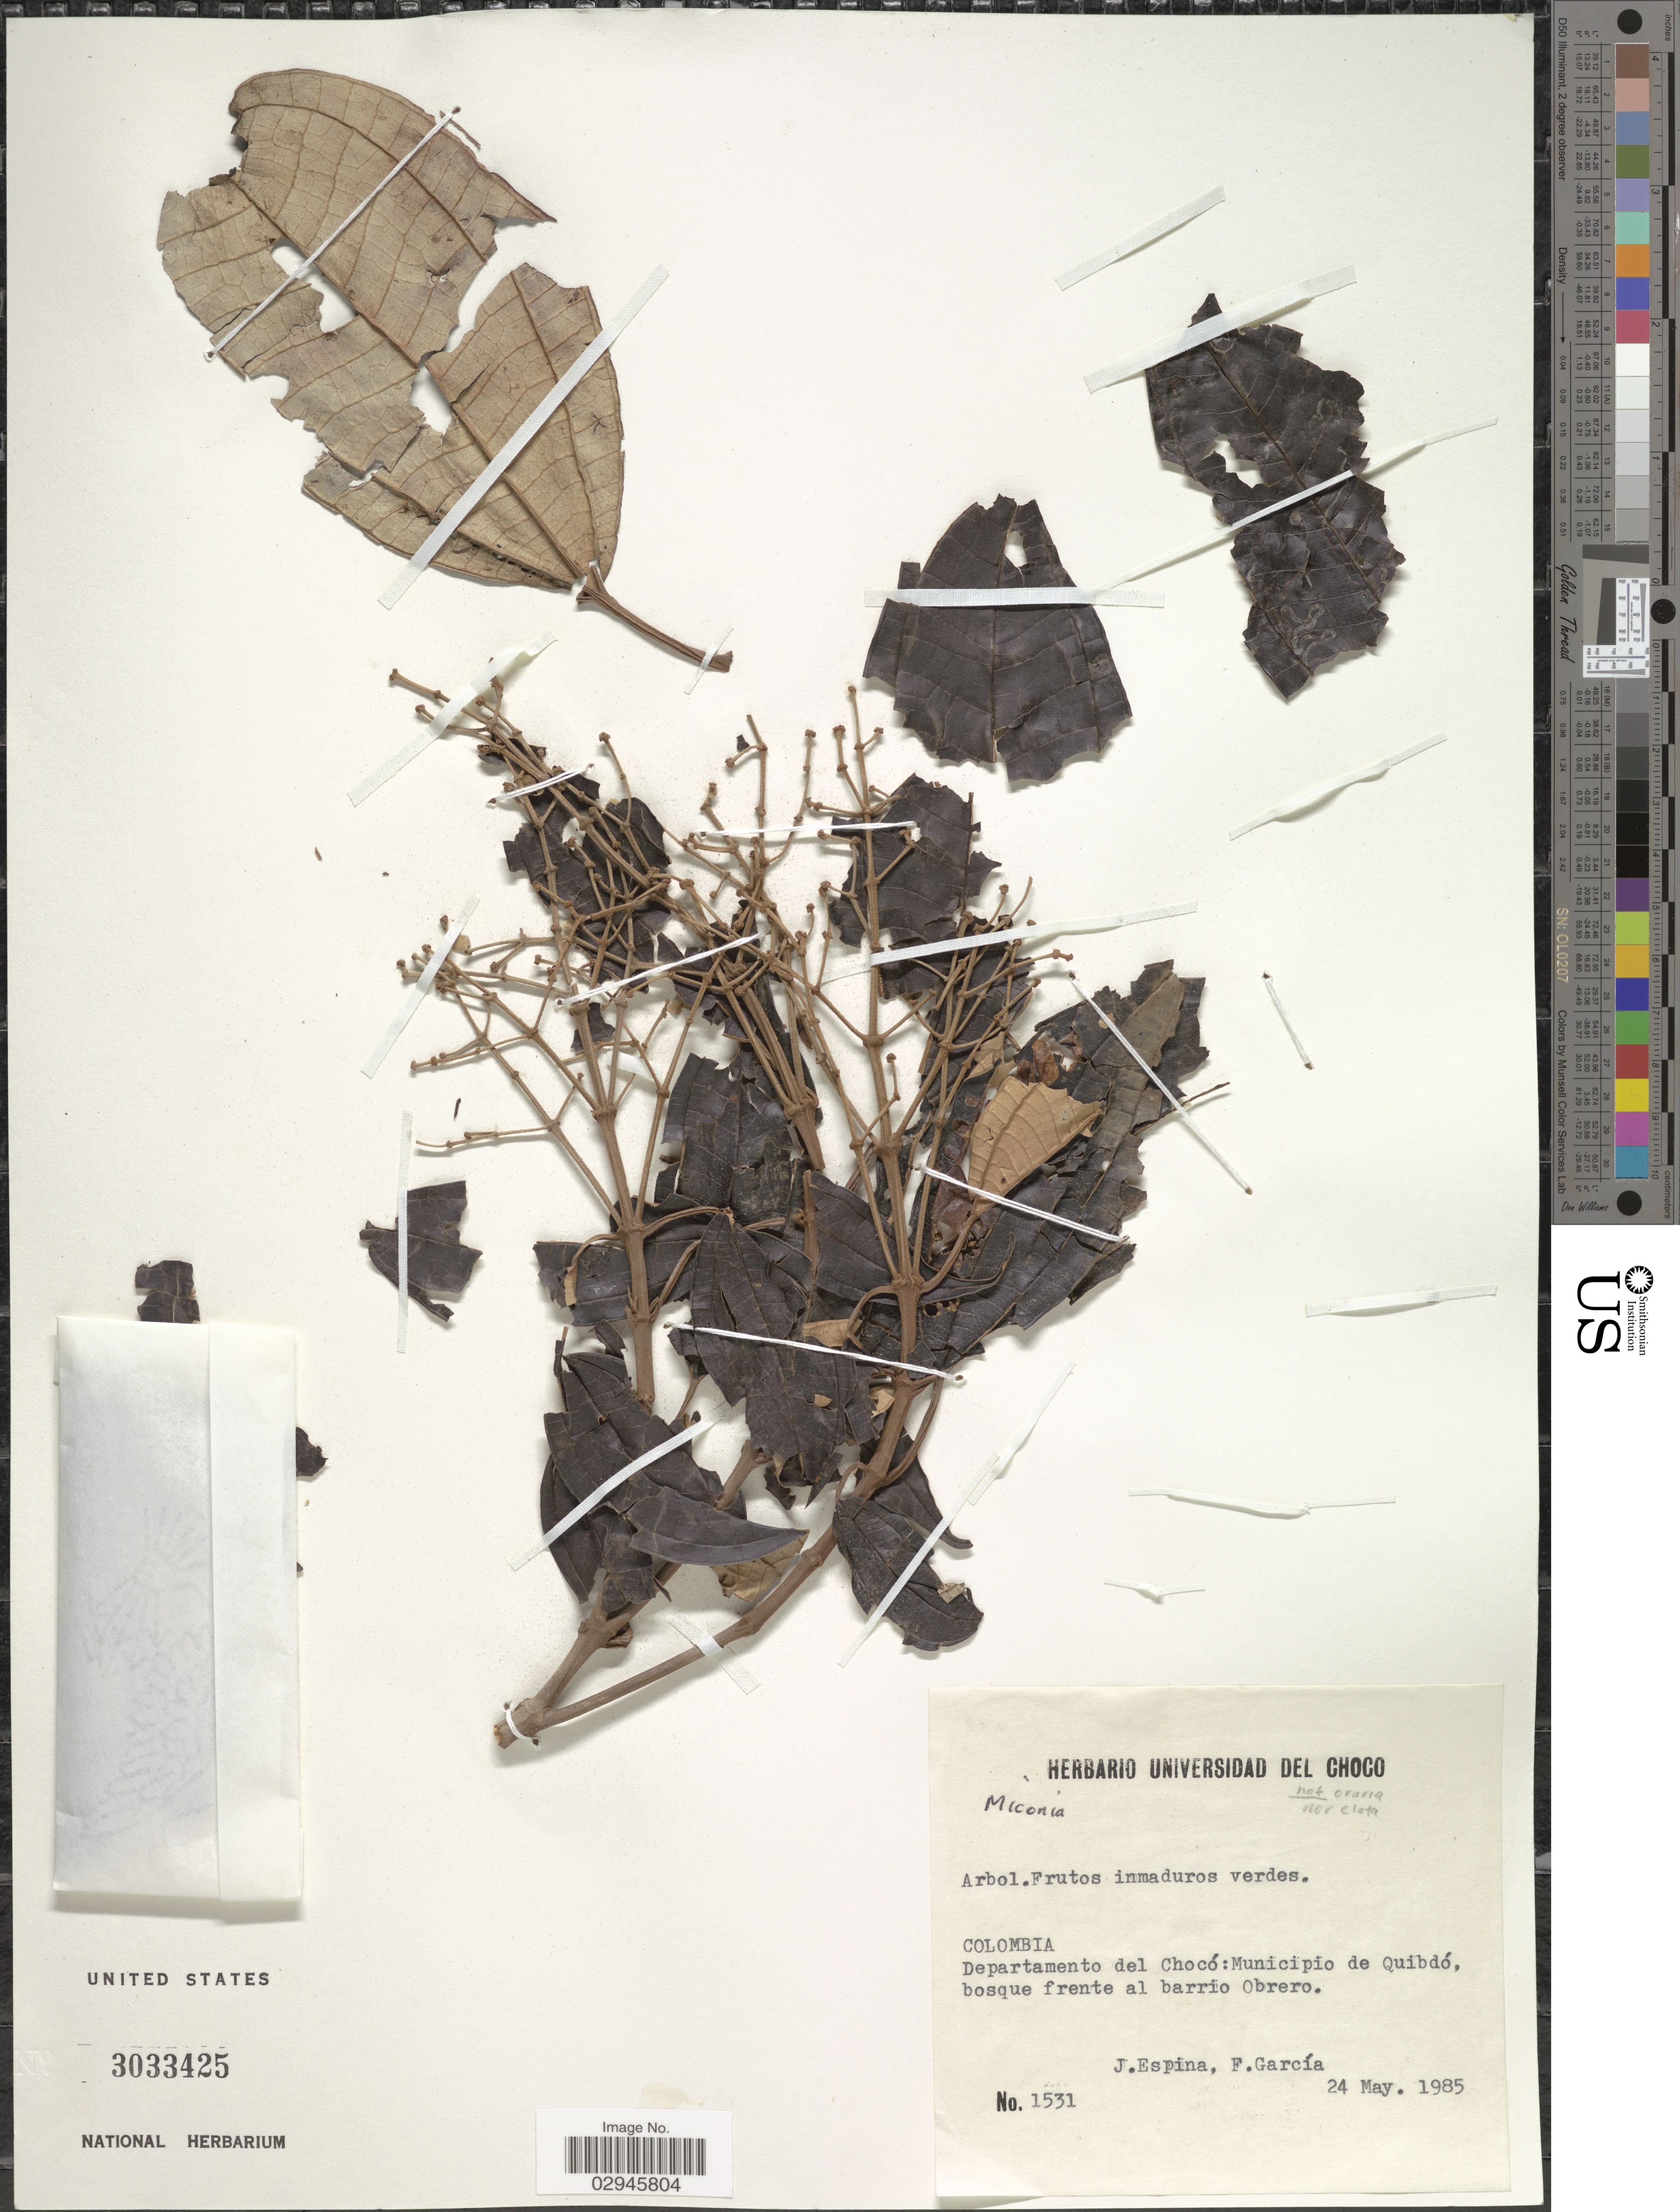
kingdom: Plantae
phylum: Tracheophyta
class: Magnoliopsida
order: Myrtales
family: Melastomataceae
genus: Miconia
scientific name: Miconia sp.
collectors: J. Espina & F. Garcia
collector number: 1531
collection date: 1985-05-24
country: Colombia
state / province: Chocó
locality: Departamento del Chocó: Municipio de Quibdó, bosque frente al barrio Obrero.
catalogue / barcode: US 3033425